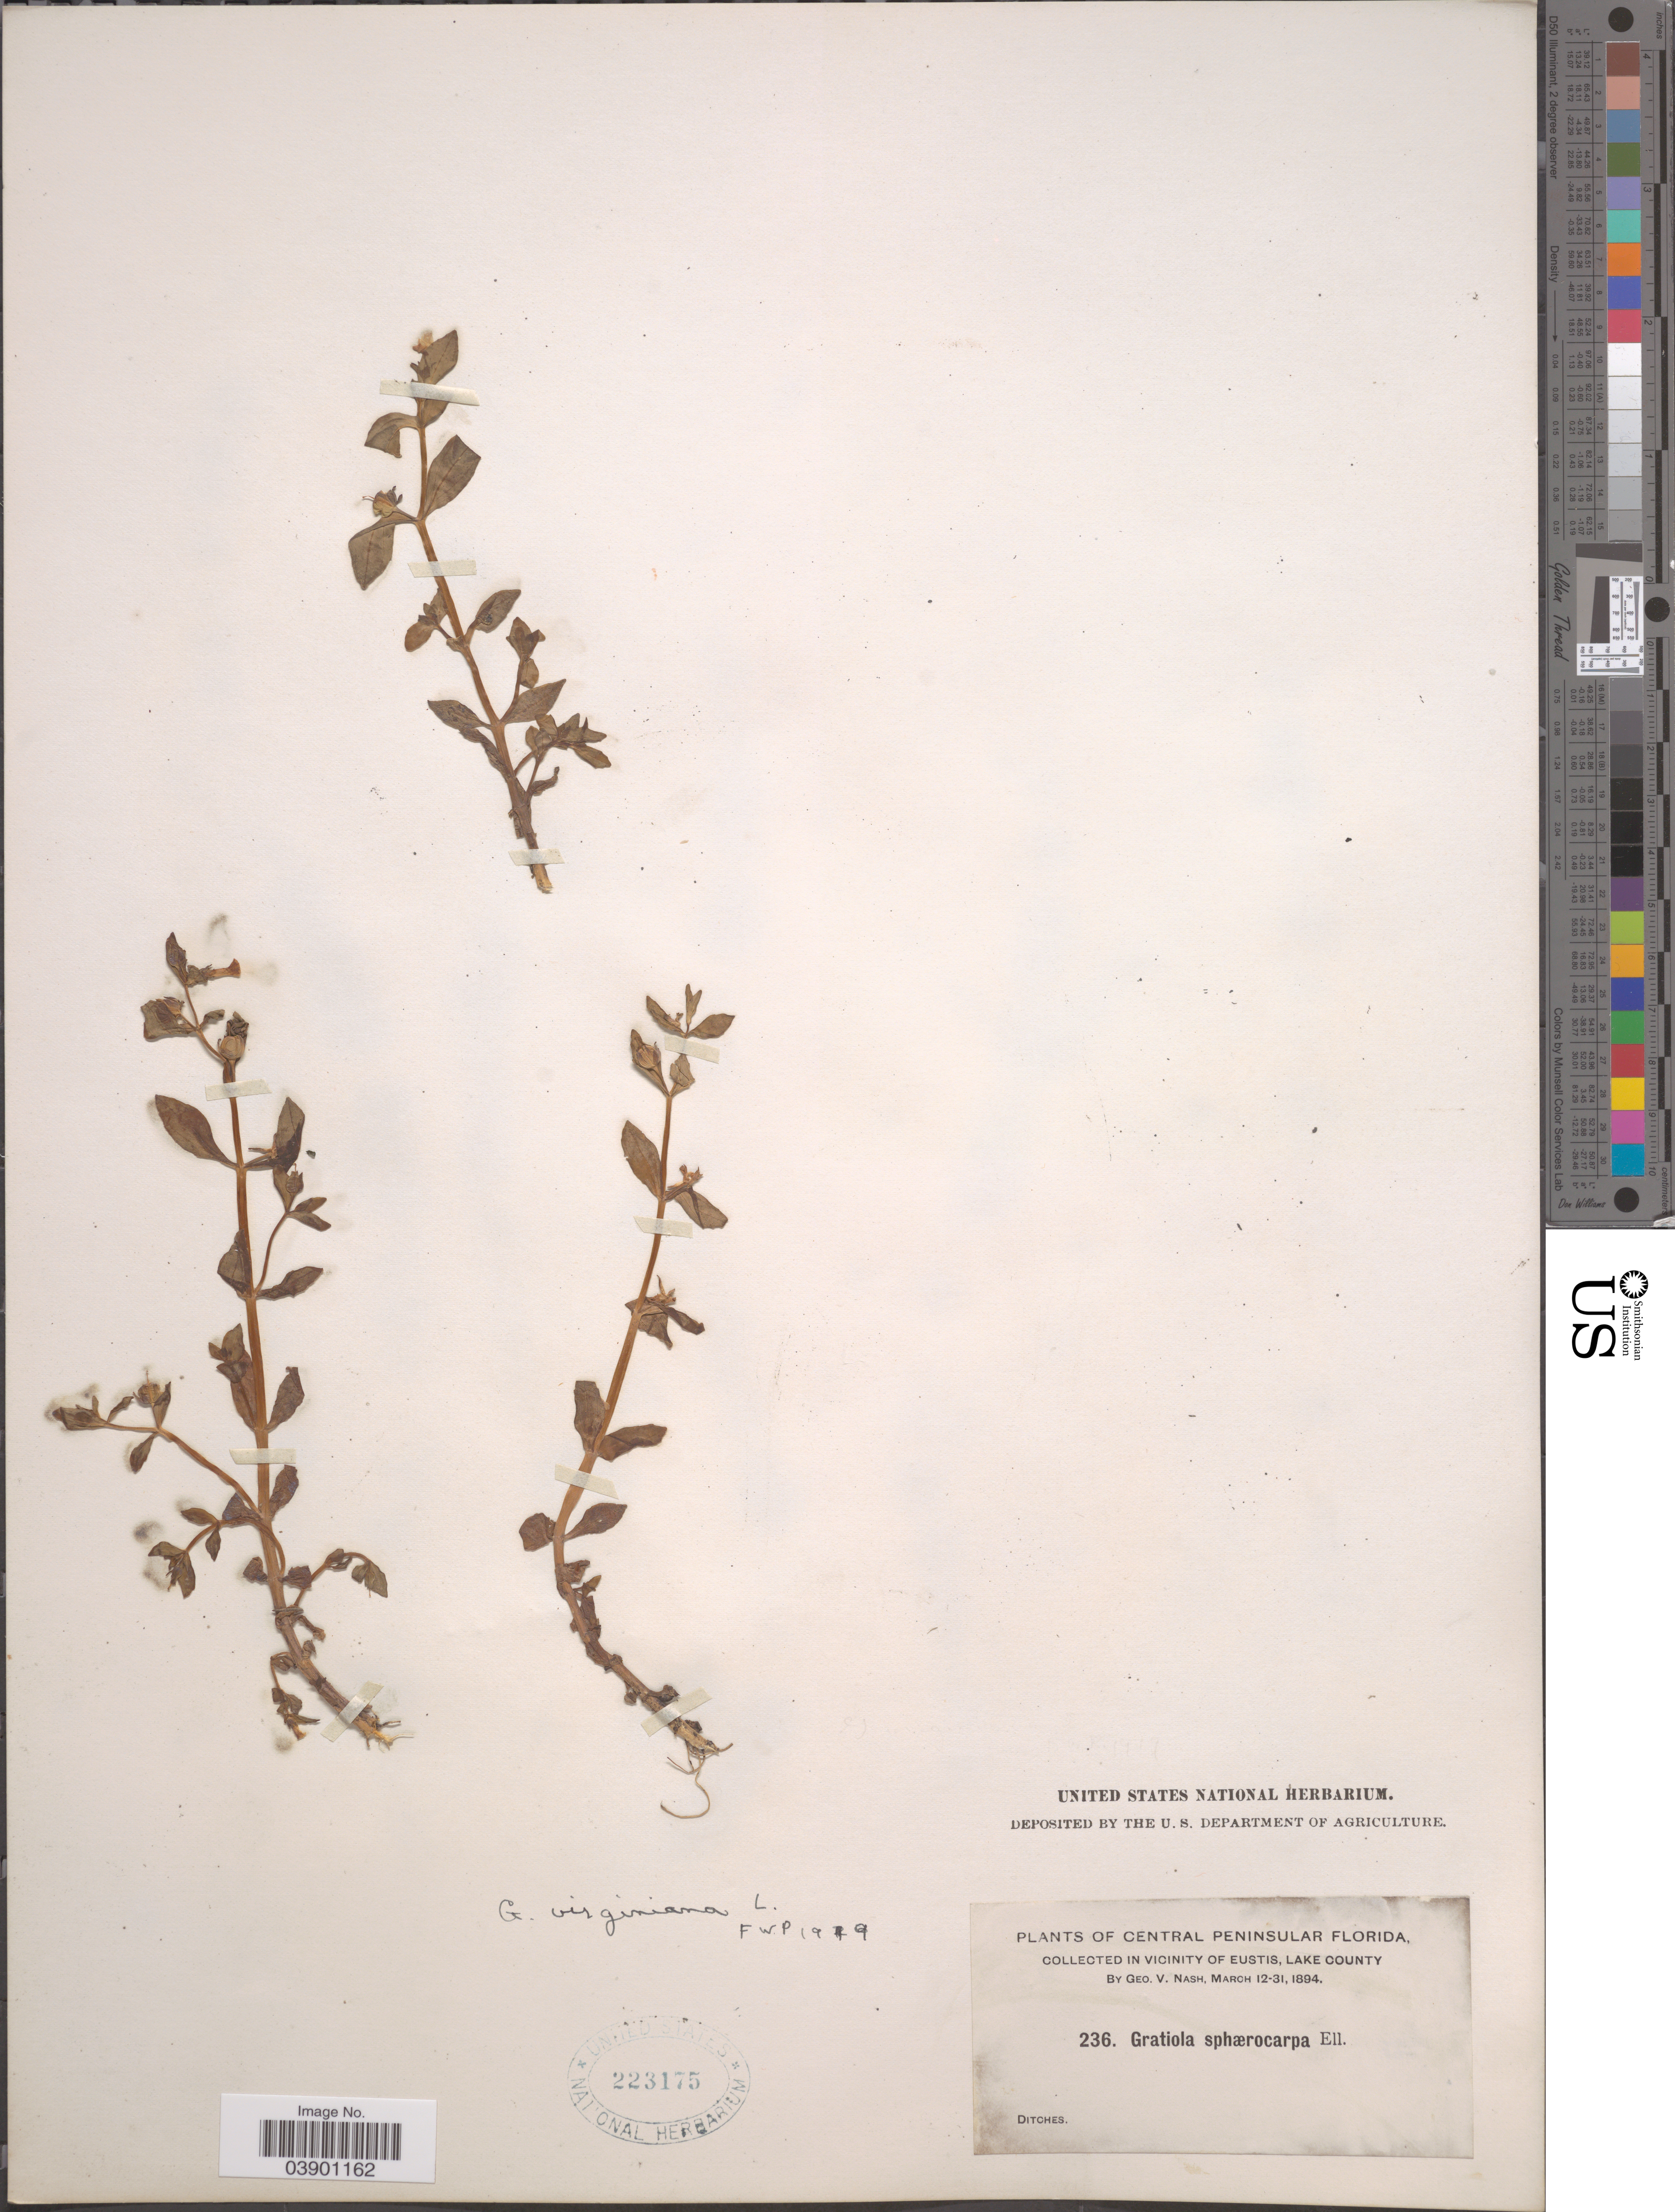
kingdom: Plantae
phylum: Tracheophyta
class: Magnoliopsida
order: Lamiales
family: Plantaginaceae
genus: Gratiola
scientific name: Gratiola virginiana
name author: L.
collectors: G. V. Nash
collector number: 236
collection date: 1894-03-12/1894-03-31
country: United States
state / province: Florida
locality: Central Peninsular Florida, in vicinity of Eustis, Lake County.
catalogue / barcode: US 223175